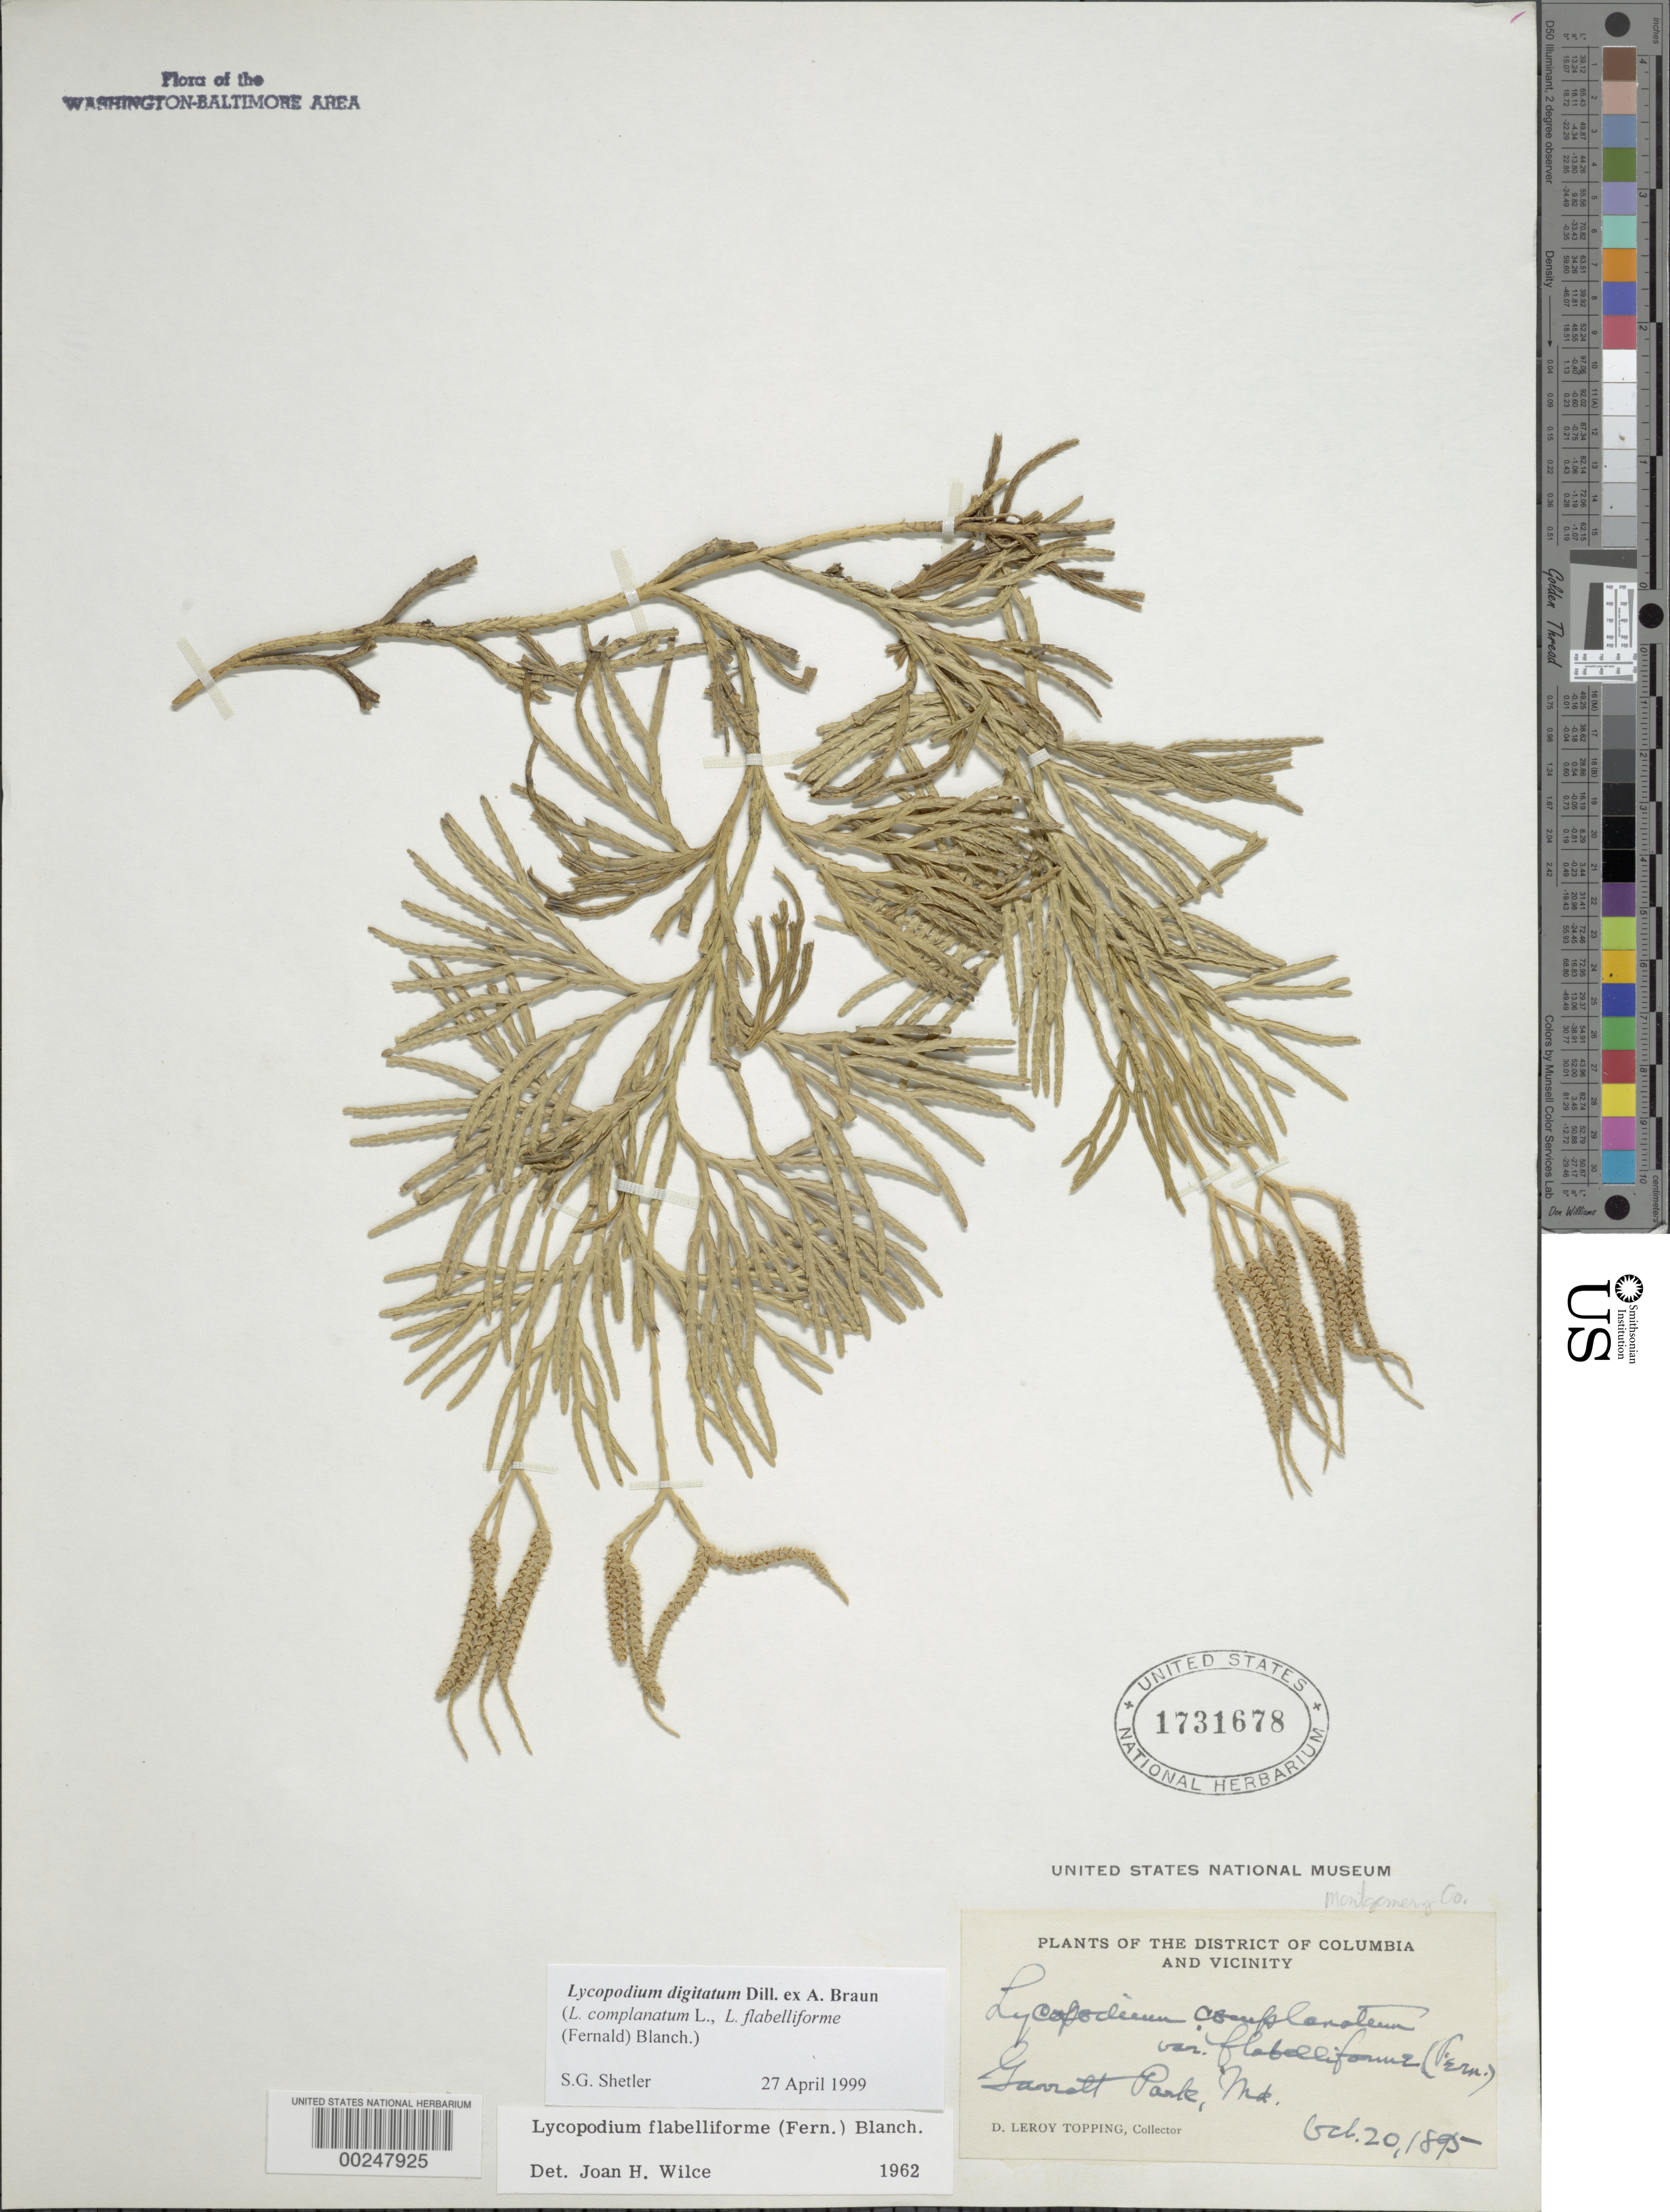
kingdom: Plantae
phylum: Tracheophyta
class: Lycopodiopsida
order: Lycopodiales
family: Lycopodiaceae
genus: Diphasiastrum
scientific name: Diphasiastrum digitatum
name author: (Dill. ex A. Braun) Holub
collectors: D. L. Topping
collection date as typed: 20 Oct 1895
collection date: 1895-10-20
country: United States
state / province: Maryland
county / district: Montgomery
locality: Garrett Park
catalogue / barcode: US 1731678